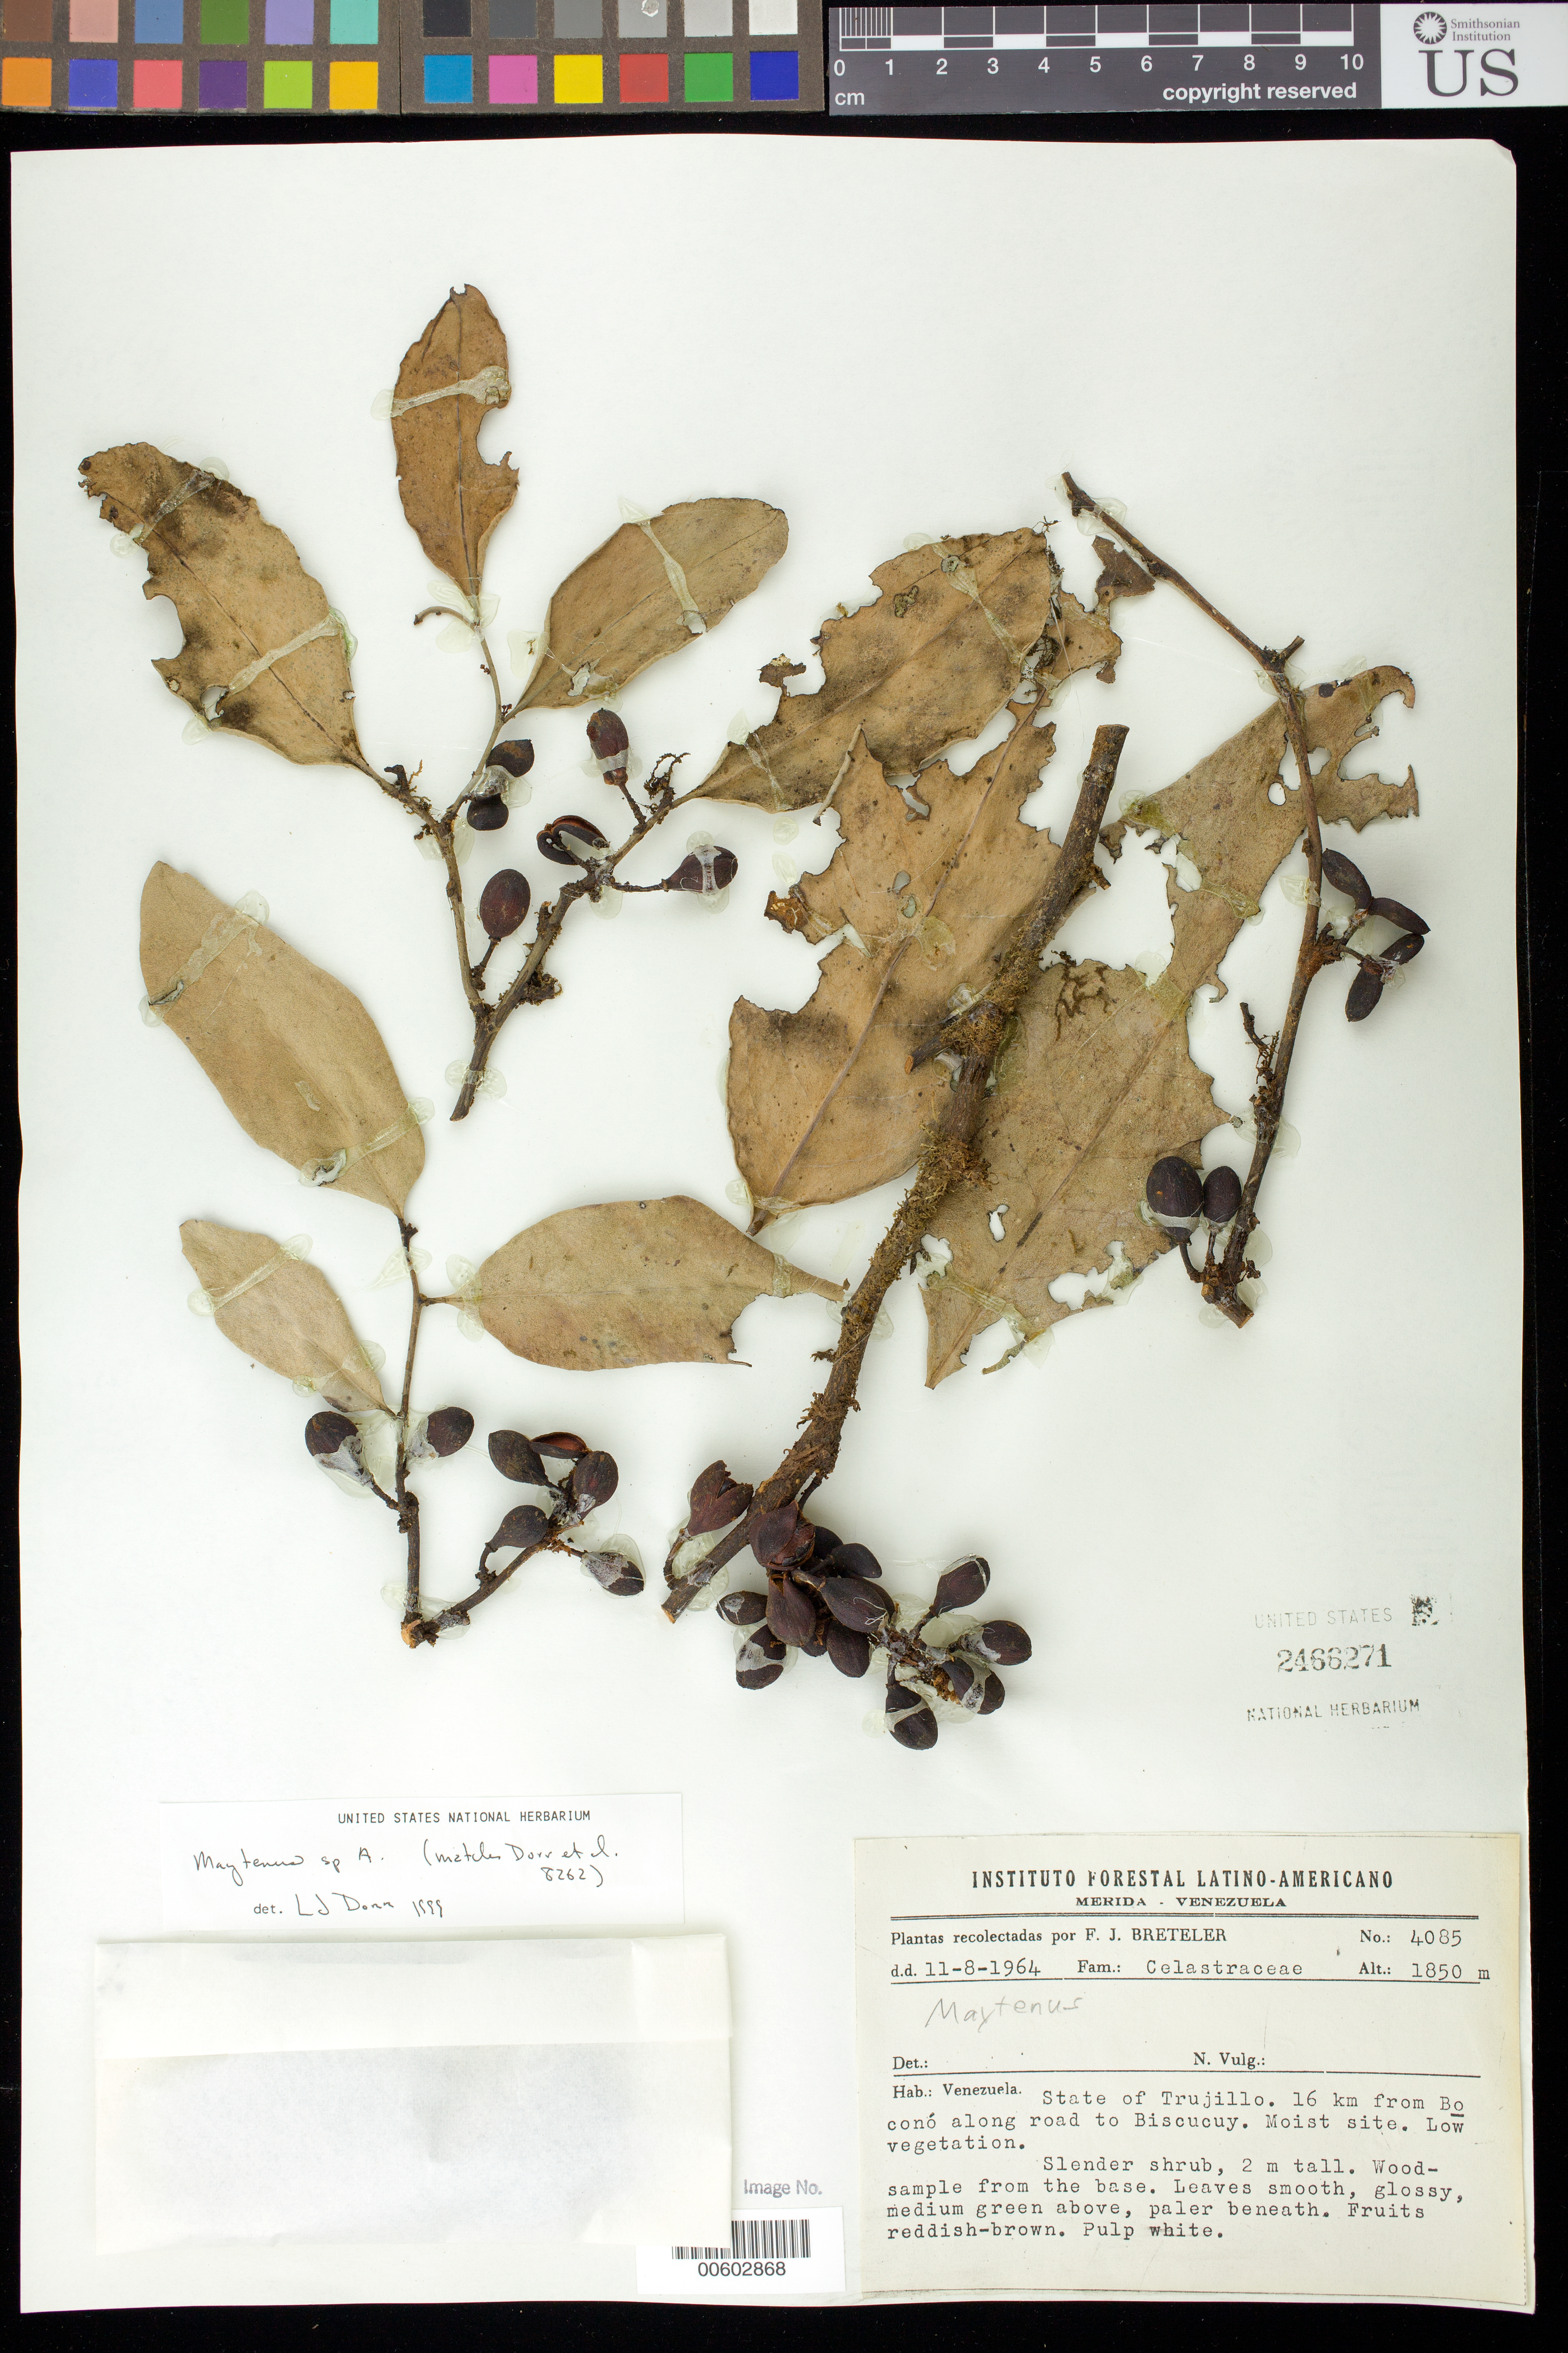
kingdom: Plantae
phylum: Tracheophyta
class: Magnoliopsida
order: Celastrales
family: Celastraceae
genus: Maytenus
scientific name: Maytenus sp. a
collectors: F. J. Breteler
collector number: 4085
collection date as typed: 11 008 1964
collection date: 1964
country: Venezuela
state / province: Trujillo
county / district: Boconó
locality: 16 km from Boconó along road to Biscucuy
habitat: Moist site, low vegetation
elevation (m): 1850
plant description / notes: US, VEN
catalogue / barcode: US 2466271